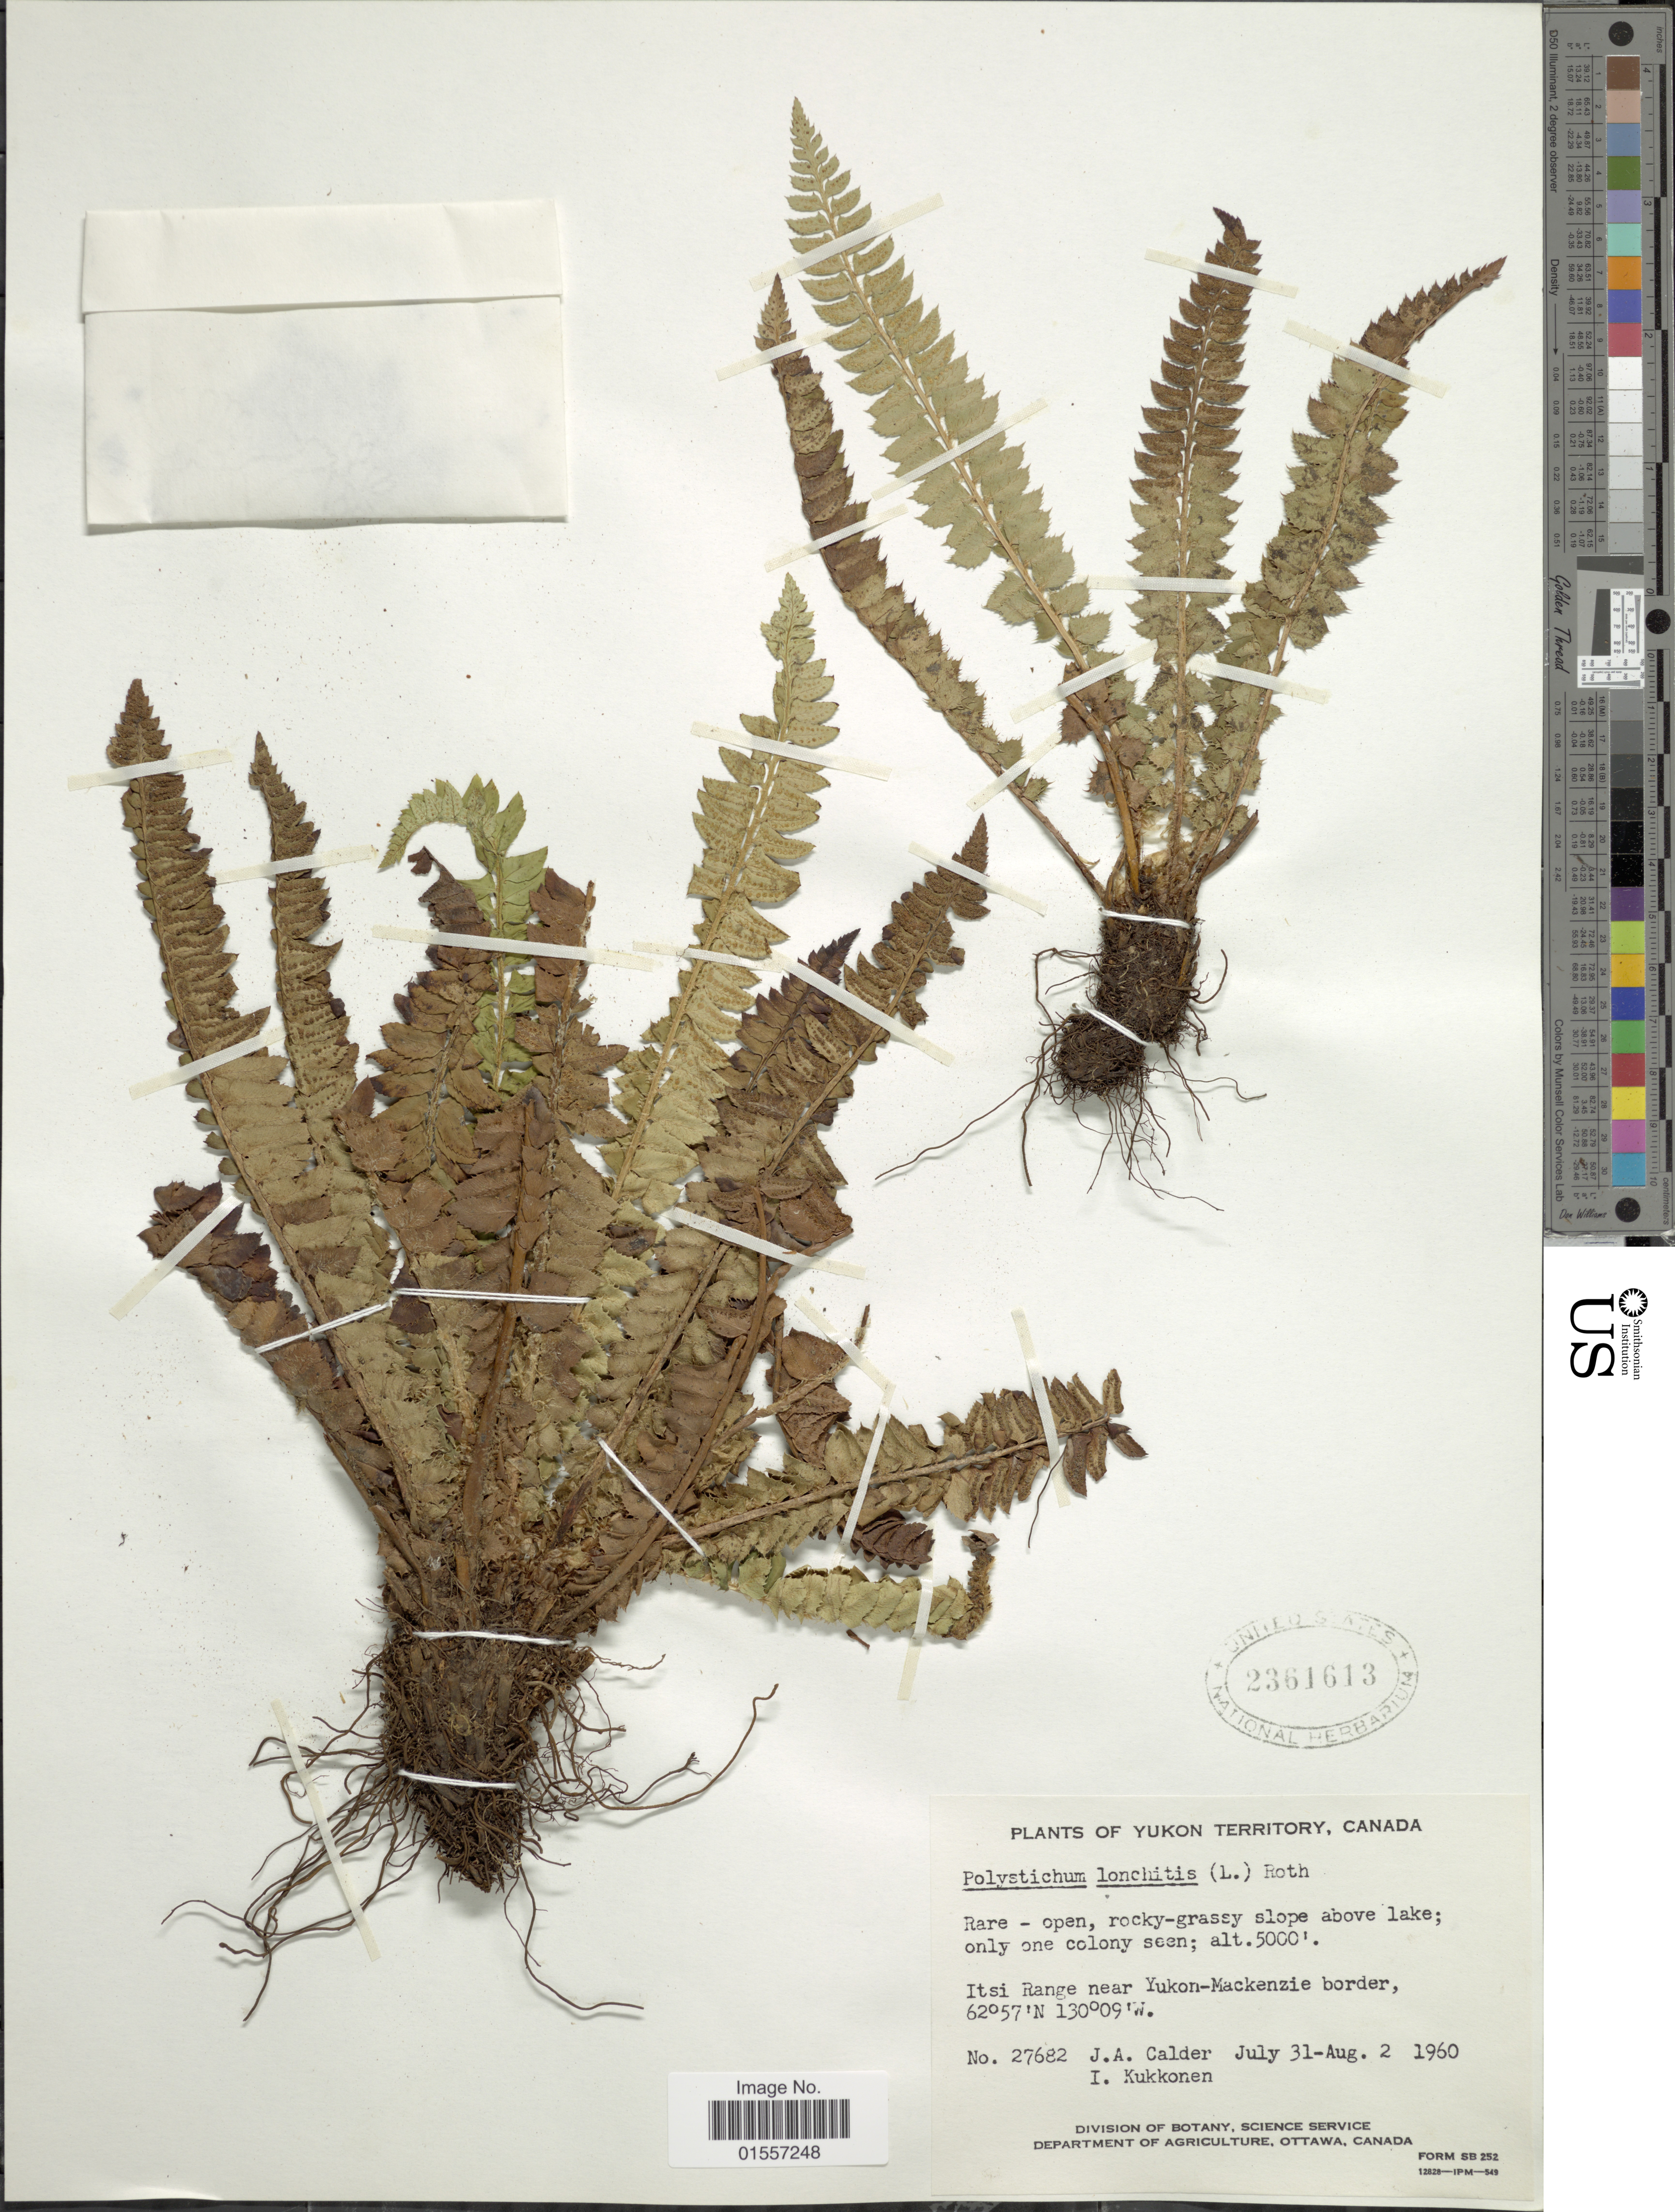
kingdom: Plantae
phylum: Tracheophyta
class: Polypodiopsida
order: Polypodiales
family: Dryopteridaceae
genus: Polystichum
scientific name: Polystichum lonchitis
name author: (Roth) L.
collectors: J. A. Calder & I. Kukkonen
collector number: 27682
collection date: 1960-07-31/1960-08-02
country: Canada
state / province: Yukon Territory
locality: Rare - open, rocky-grassy slope above lake; Itsi Range near Yukon-Mackenzie border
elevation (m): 1524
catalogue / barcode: US 2361613